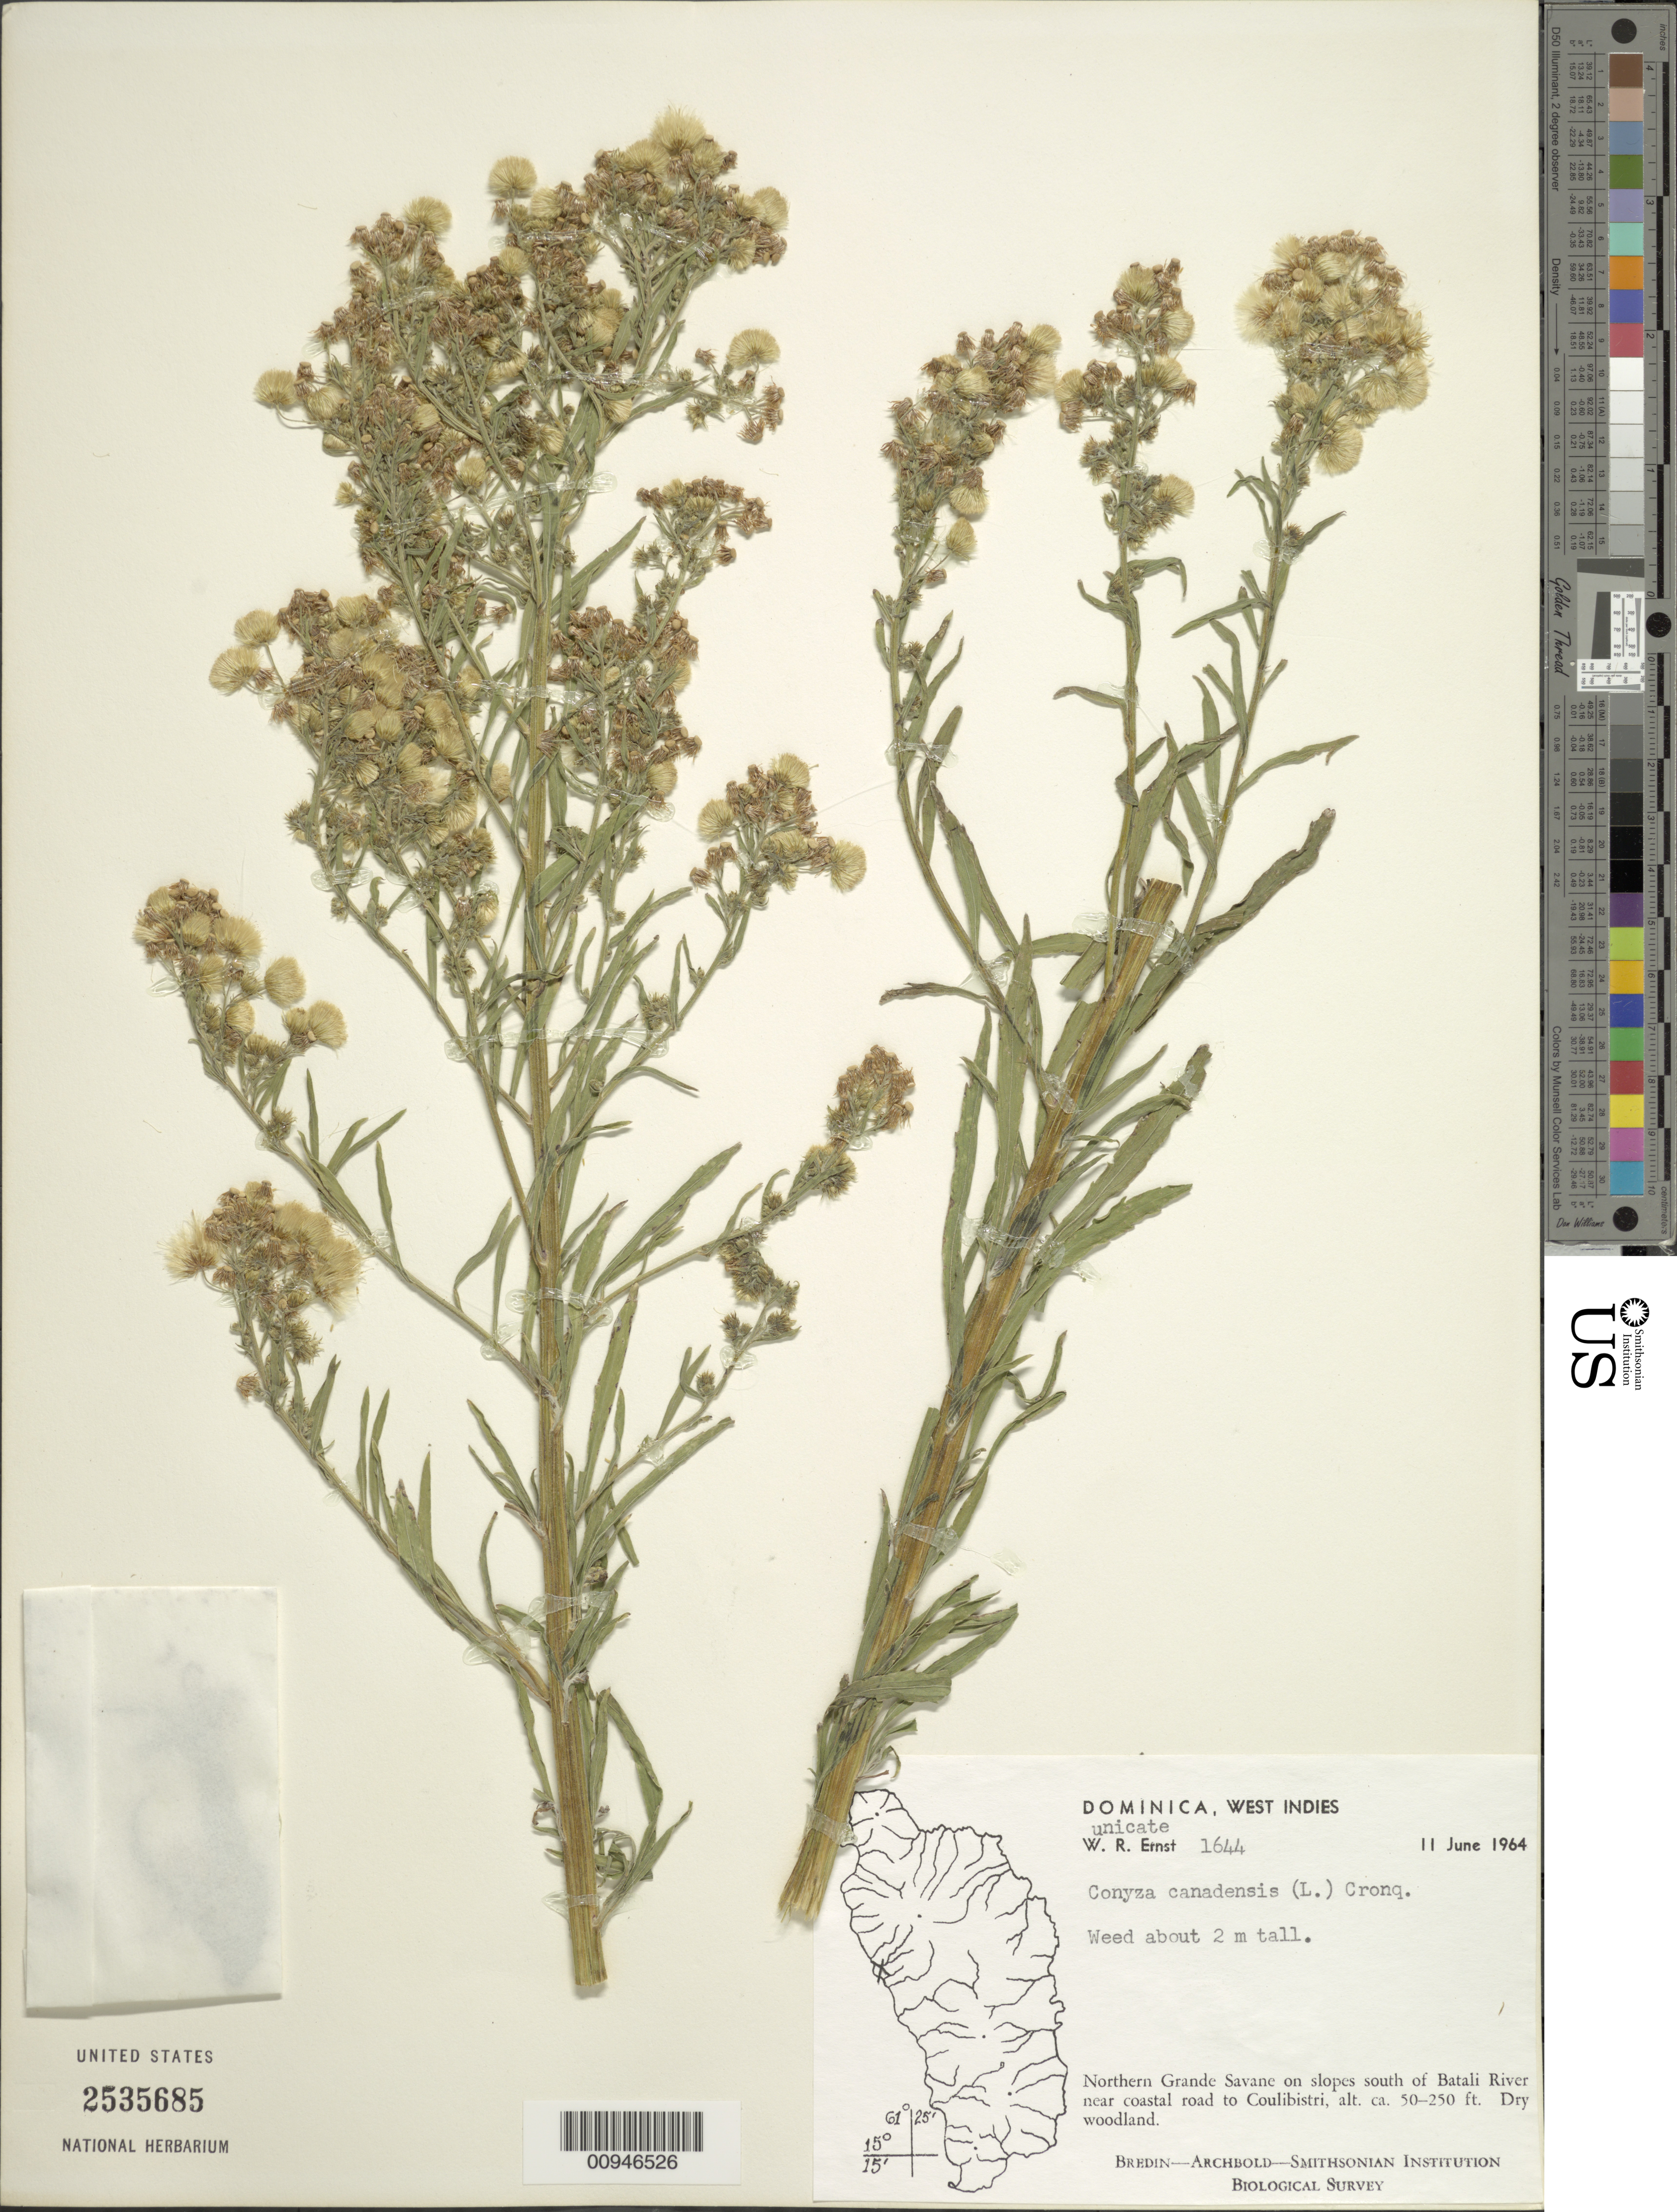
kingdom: Plantae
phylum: Tracheophyta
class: Magnoliopsida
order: Asterales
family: Asteraceae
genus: Conyza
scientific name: Conyza bonariensis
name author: (L.) Cronq.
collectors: -. Bredin & -. Archbold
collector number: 1644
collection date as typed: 11 Jun 1964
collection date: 1964-06-11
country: Dominica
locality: Northern Grande Savane on slopes S of Batali River, near coastal road to Coulibistri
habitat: Dry woodland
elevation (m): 15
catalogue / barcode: US 2535685